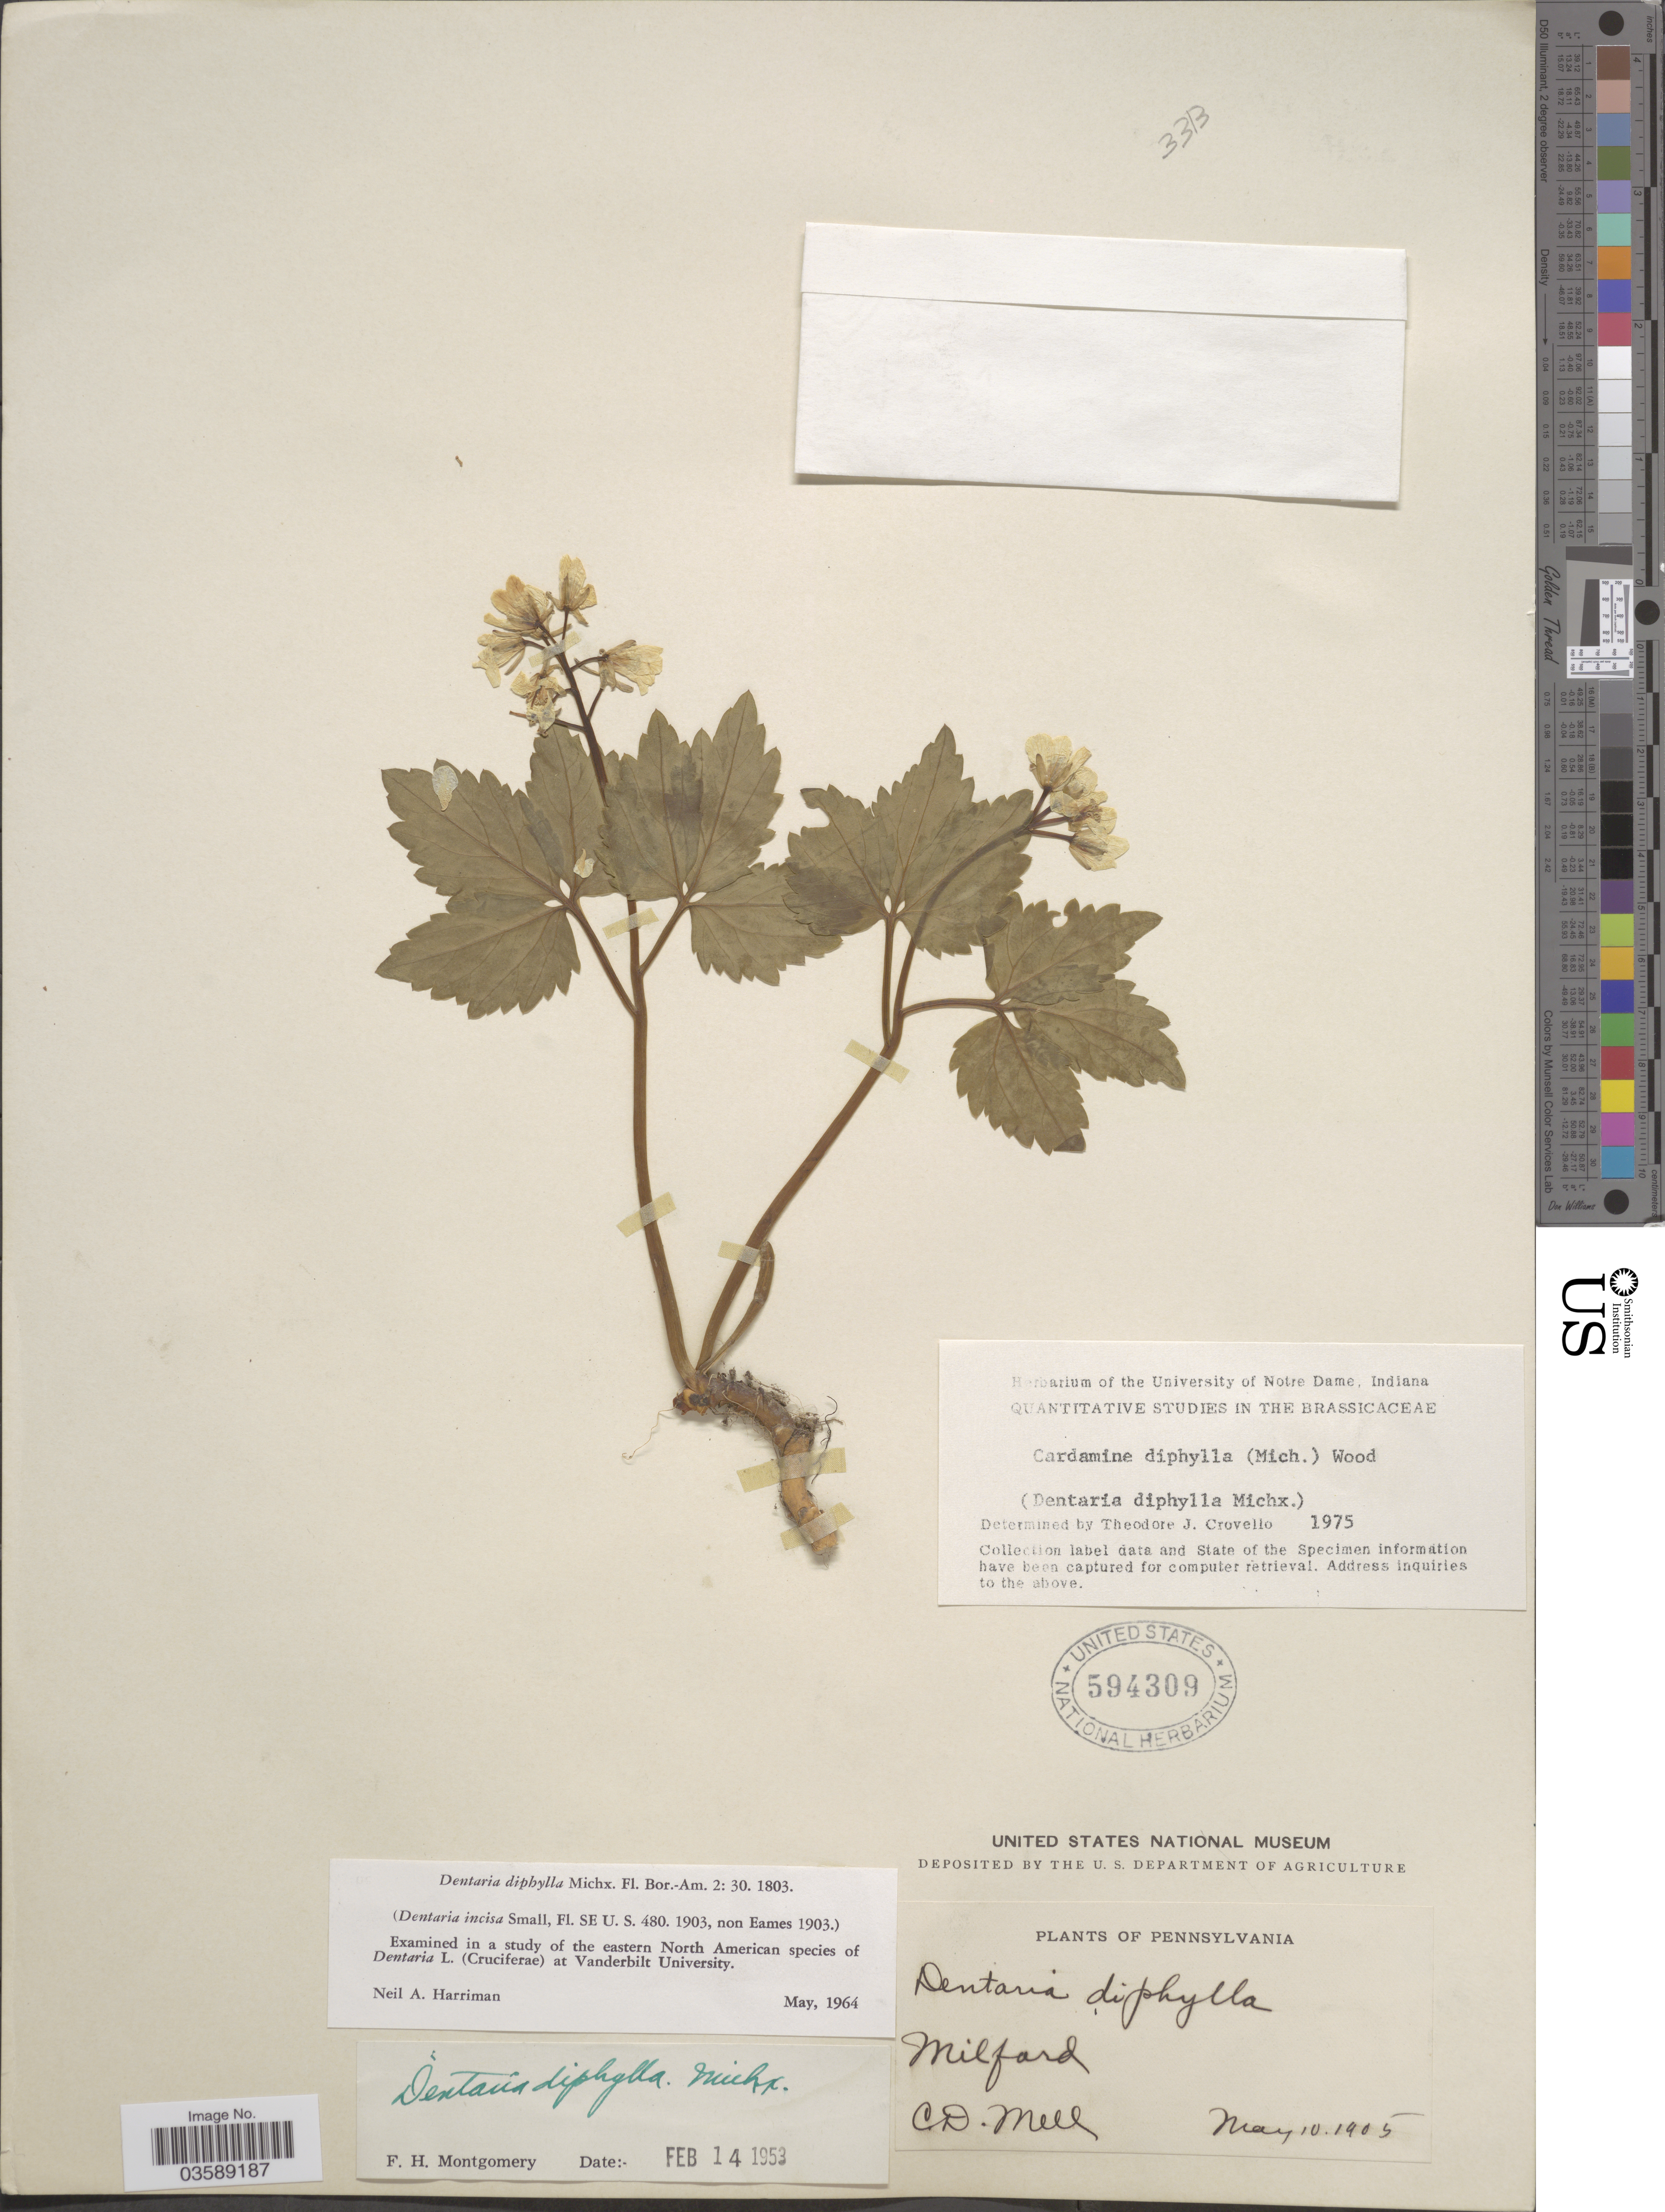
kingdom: Plantae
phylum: Tracheophyta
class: Magnoliopsida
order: Brassicales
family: Brassicaceae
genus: Cardamine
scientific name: Cardamine diphylla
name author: (Michx.) Alph. Wood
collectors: C. D. Mell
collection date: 1905-05-10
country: United States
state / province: Pennsylvania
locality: Milford.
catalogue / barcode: US 594309